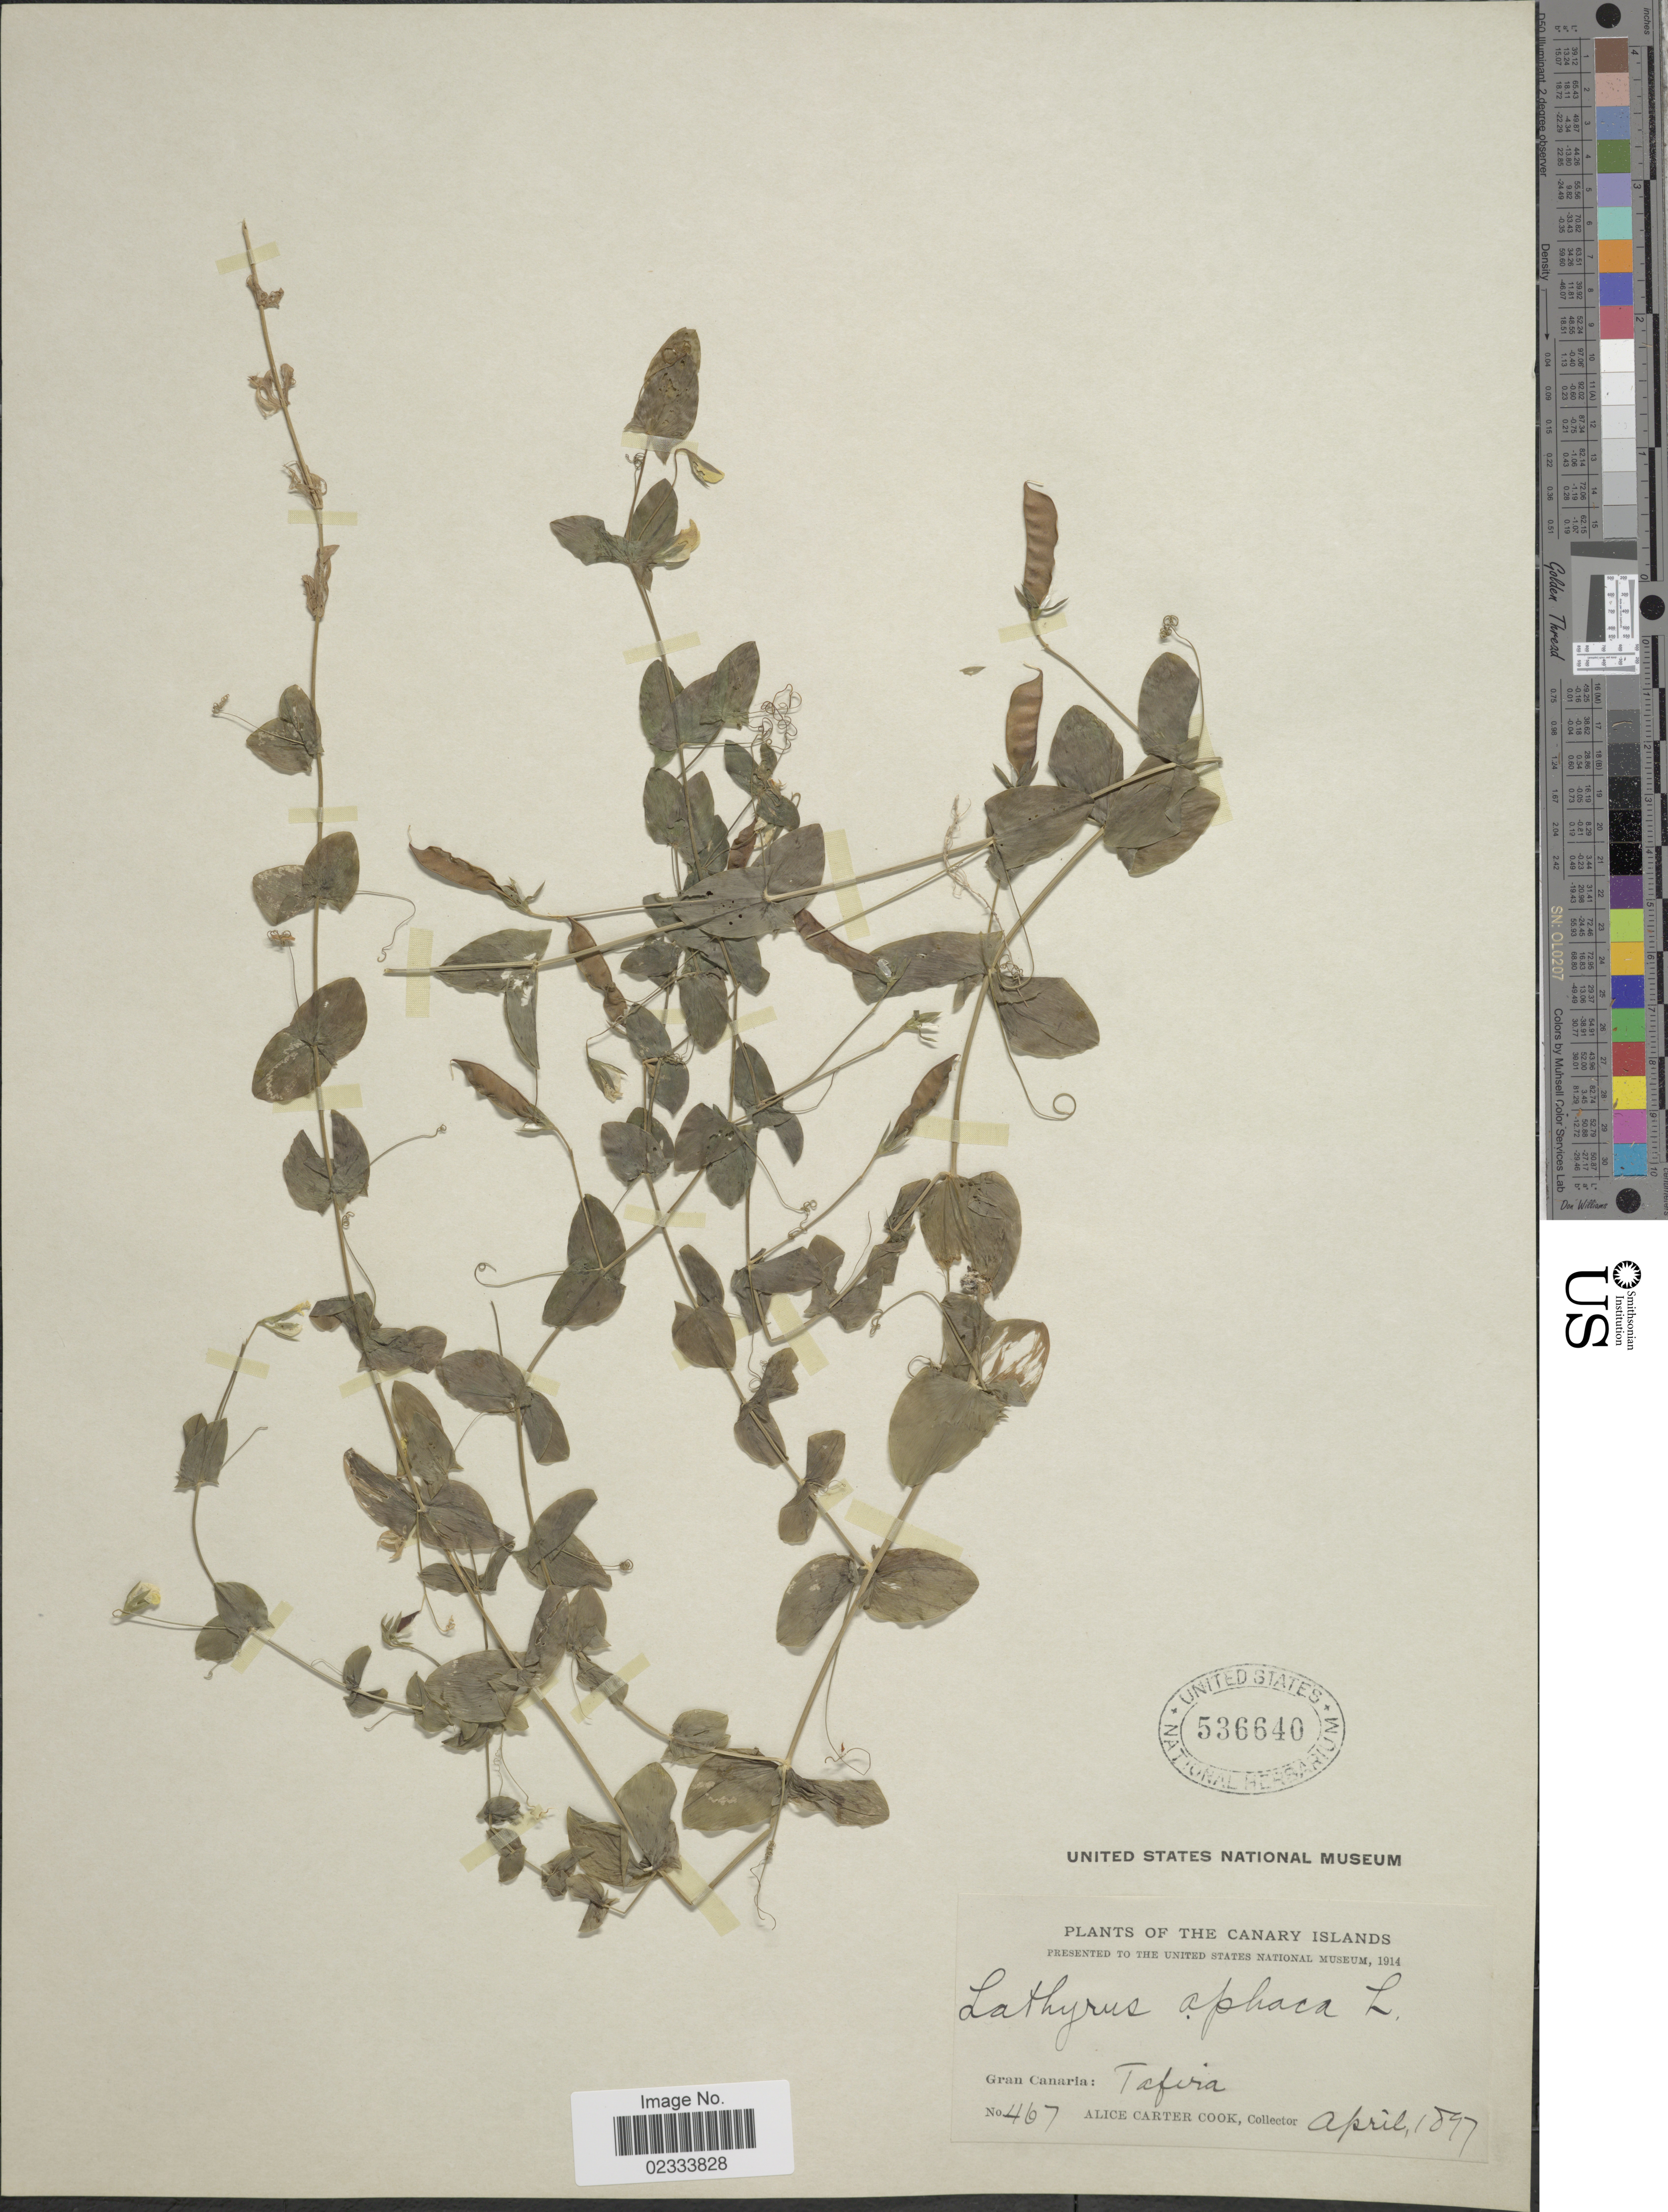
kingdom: Plantae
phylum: Tracheophyta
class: Magnoliopsida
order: Fabales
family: Fabaceae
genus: Lathyrus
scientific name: Lathyrus aphaca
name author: L.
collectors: Alice C. Cook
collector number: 467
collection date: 1897-04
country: Spain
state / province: Canarias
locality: Canary Islands, Gran Canaria: Tafira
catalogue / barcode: US 536640